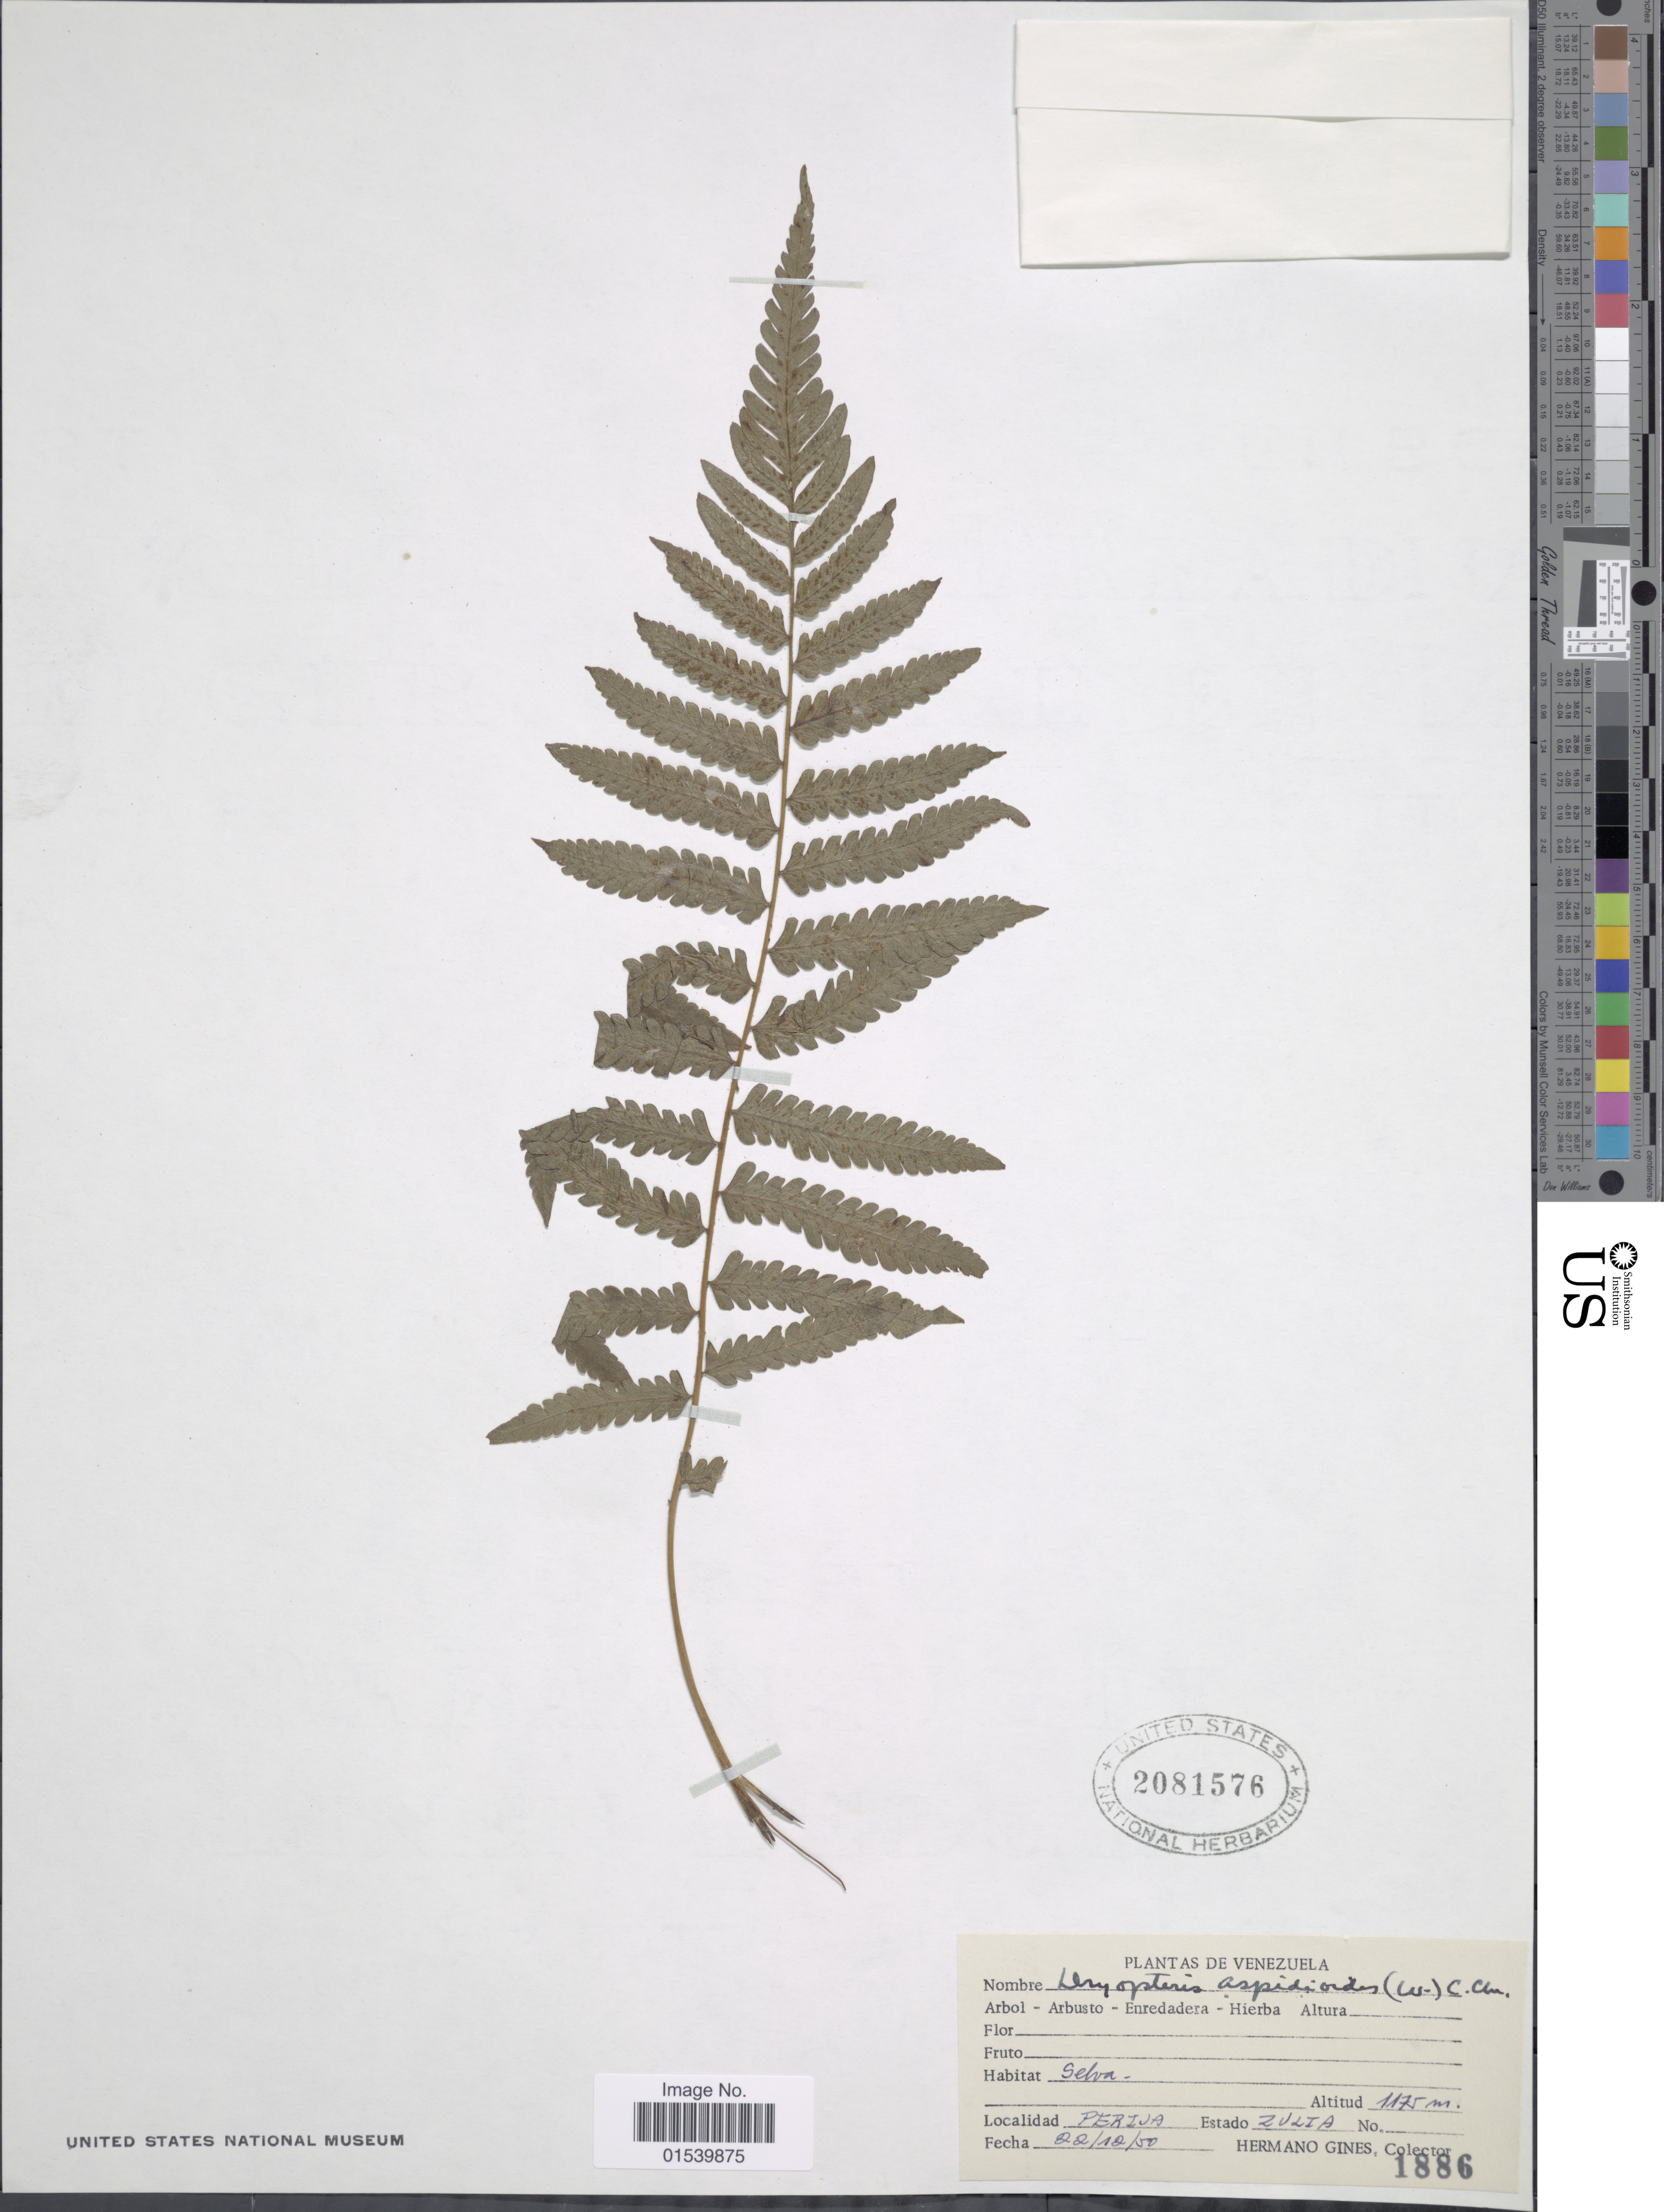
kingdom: Plantae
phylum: Tracheophyta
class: Polypodiopsida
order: Polypodiales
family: Thelypteridaceae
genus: Amauropelta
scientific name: Amauropelta aspidioides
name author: (Willd.) Pic. Serm.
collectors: Bro. Gines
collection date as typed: Transcribed d/m/y: 22/12/50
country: Venezuela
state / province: Zulia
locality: Perija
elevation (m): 1175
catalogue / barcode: US 2081576